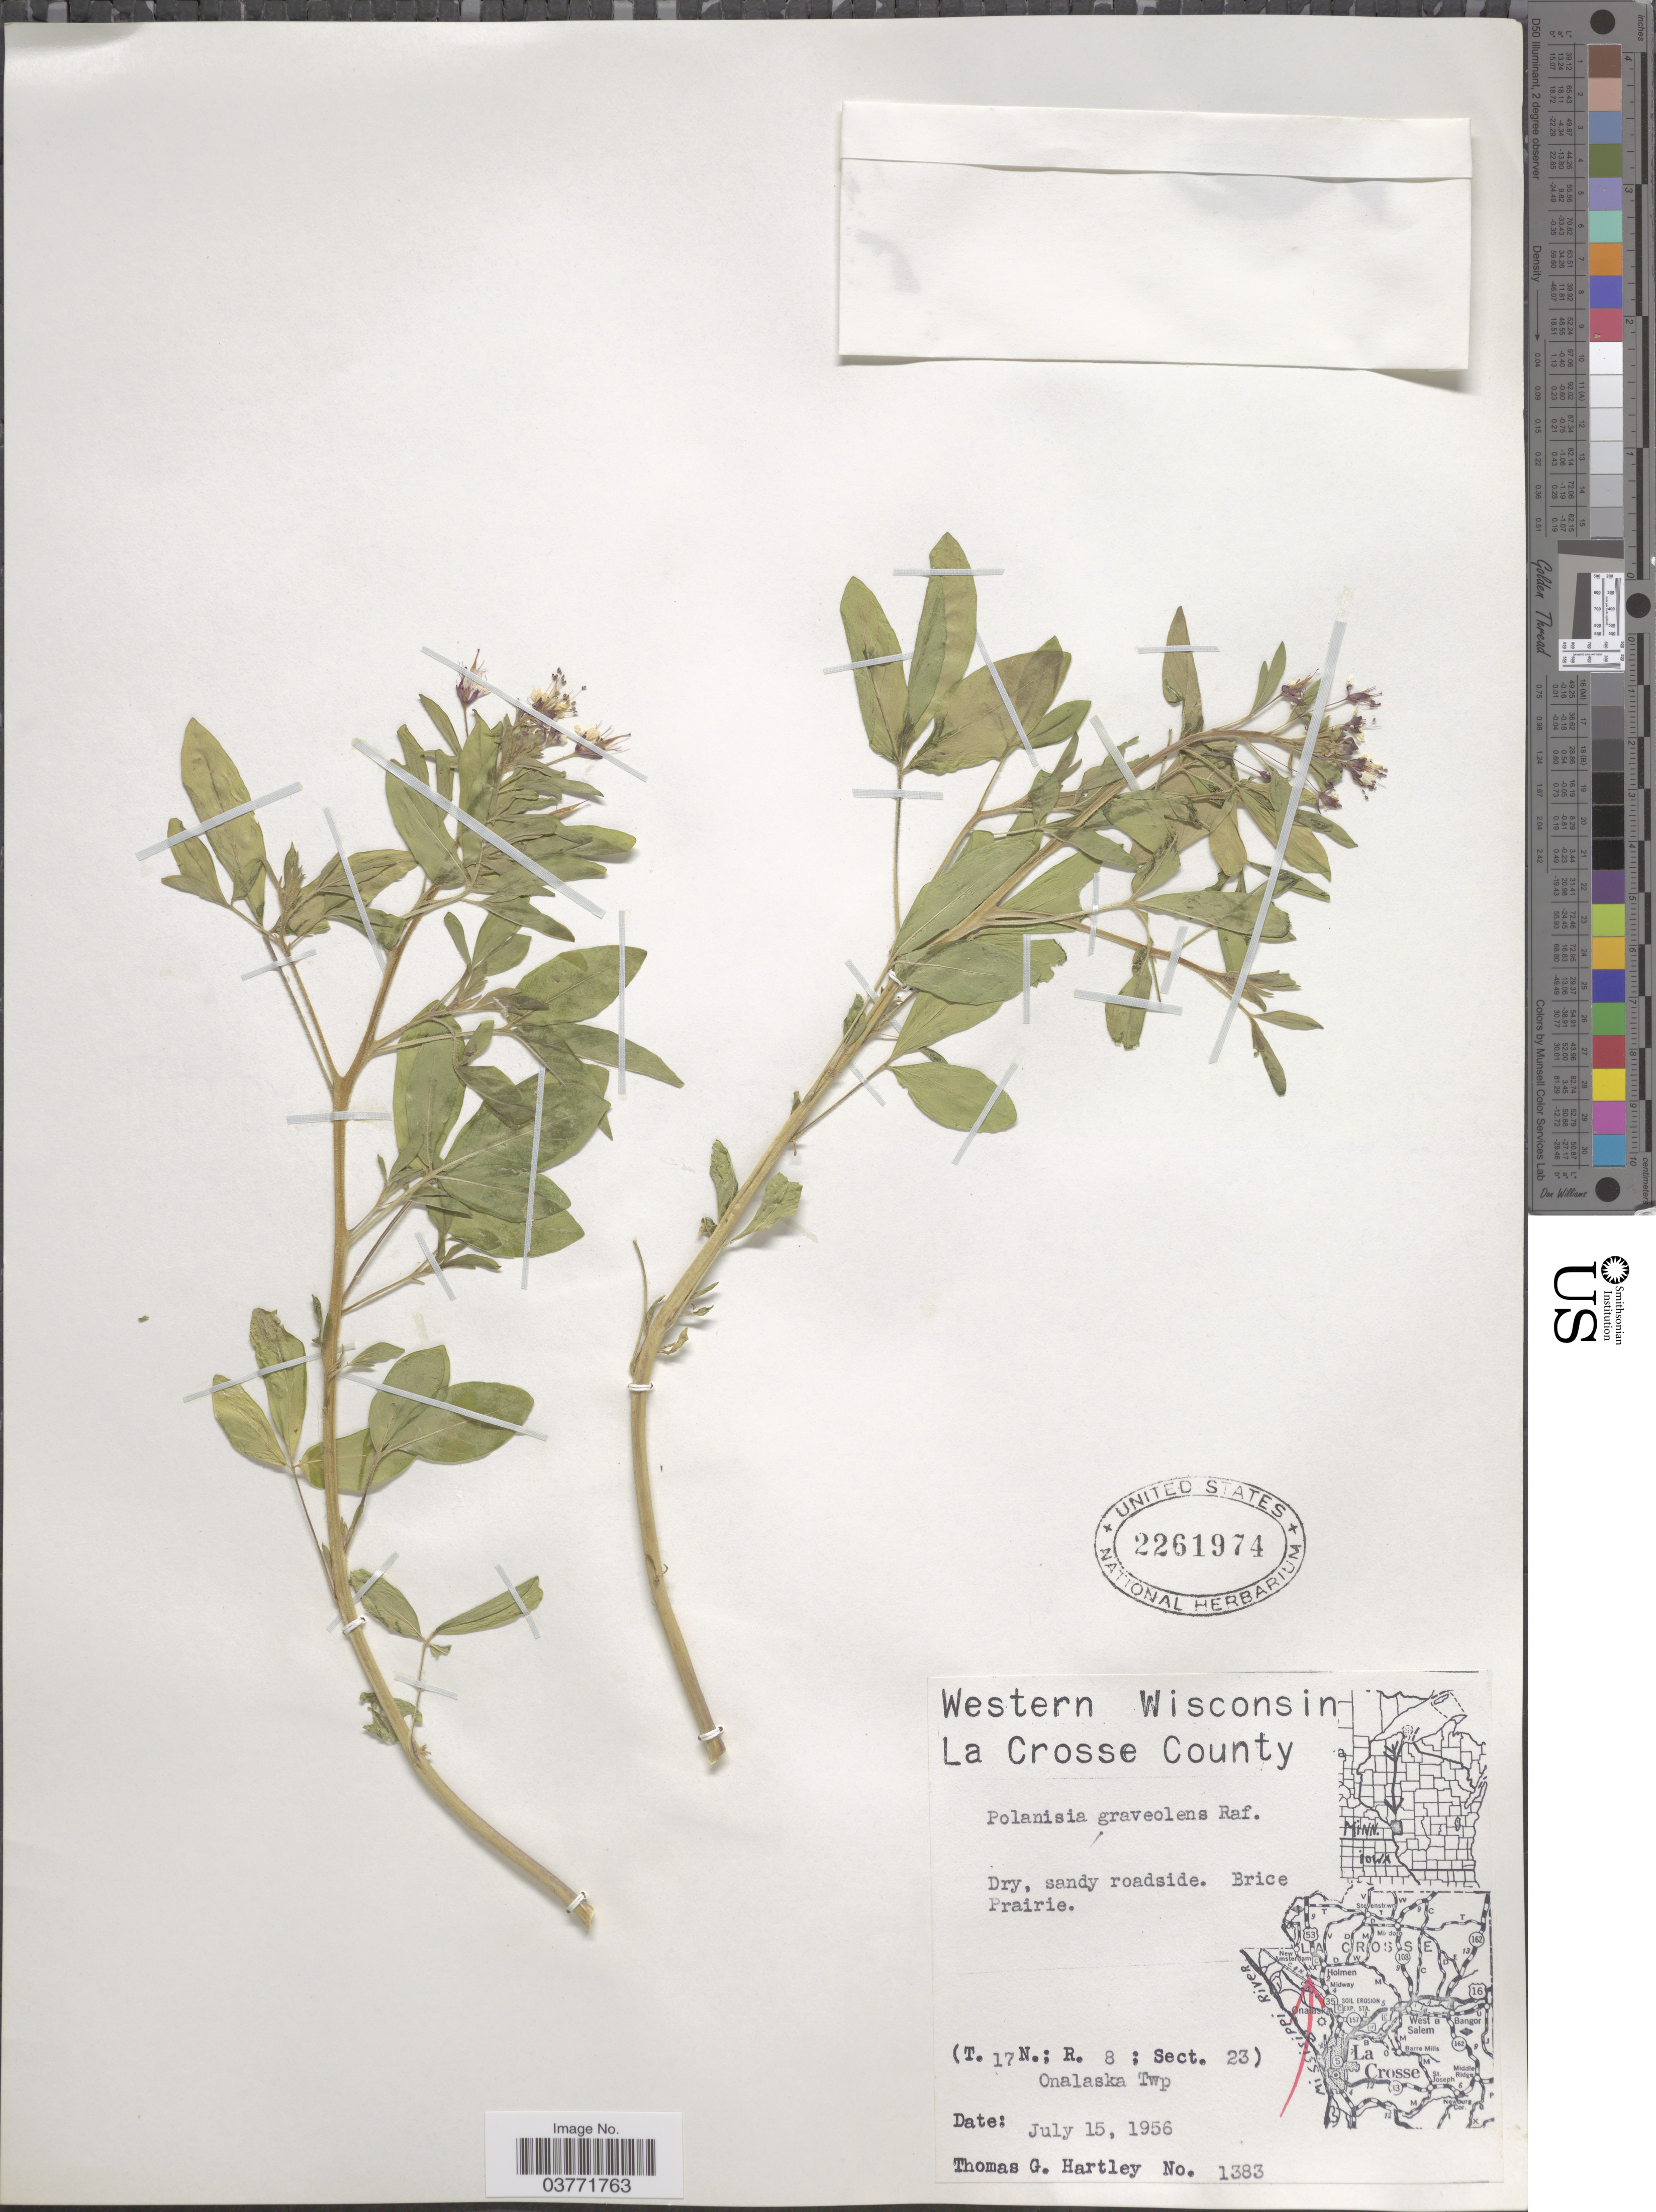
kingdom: Plantae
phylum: Tracheophyta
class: Magnoliopsida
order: Brassicales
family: Cleomaceae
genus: Polanisia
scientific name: Polanisia dodecandra subsp. dodecandra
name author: (L.) DC.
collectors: T. G. Hartley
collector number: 1383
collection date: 1956-07-15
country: United States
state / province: Wisconsin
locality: Western Wisconsin. La Crosse County. Brice Prairie. (T. 17N.; R. 8; Sect. 23). Onalaska Twp.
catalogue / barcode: US 2261974